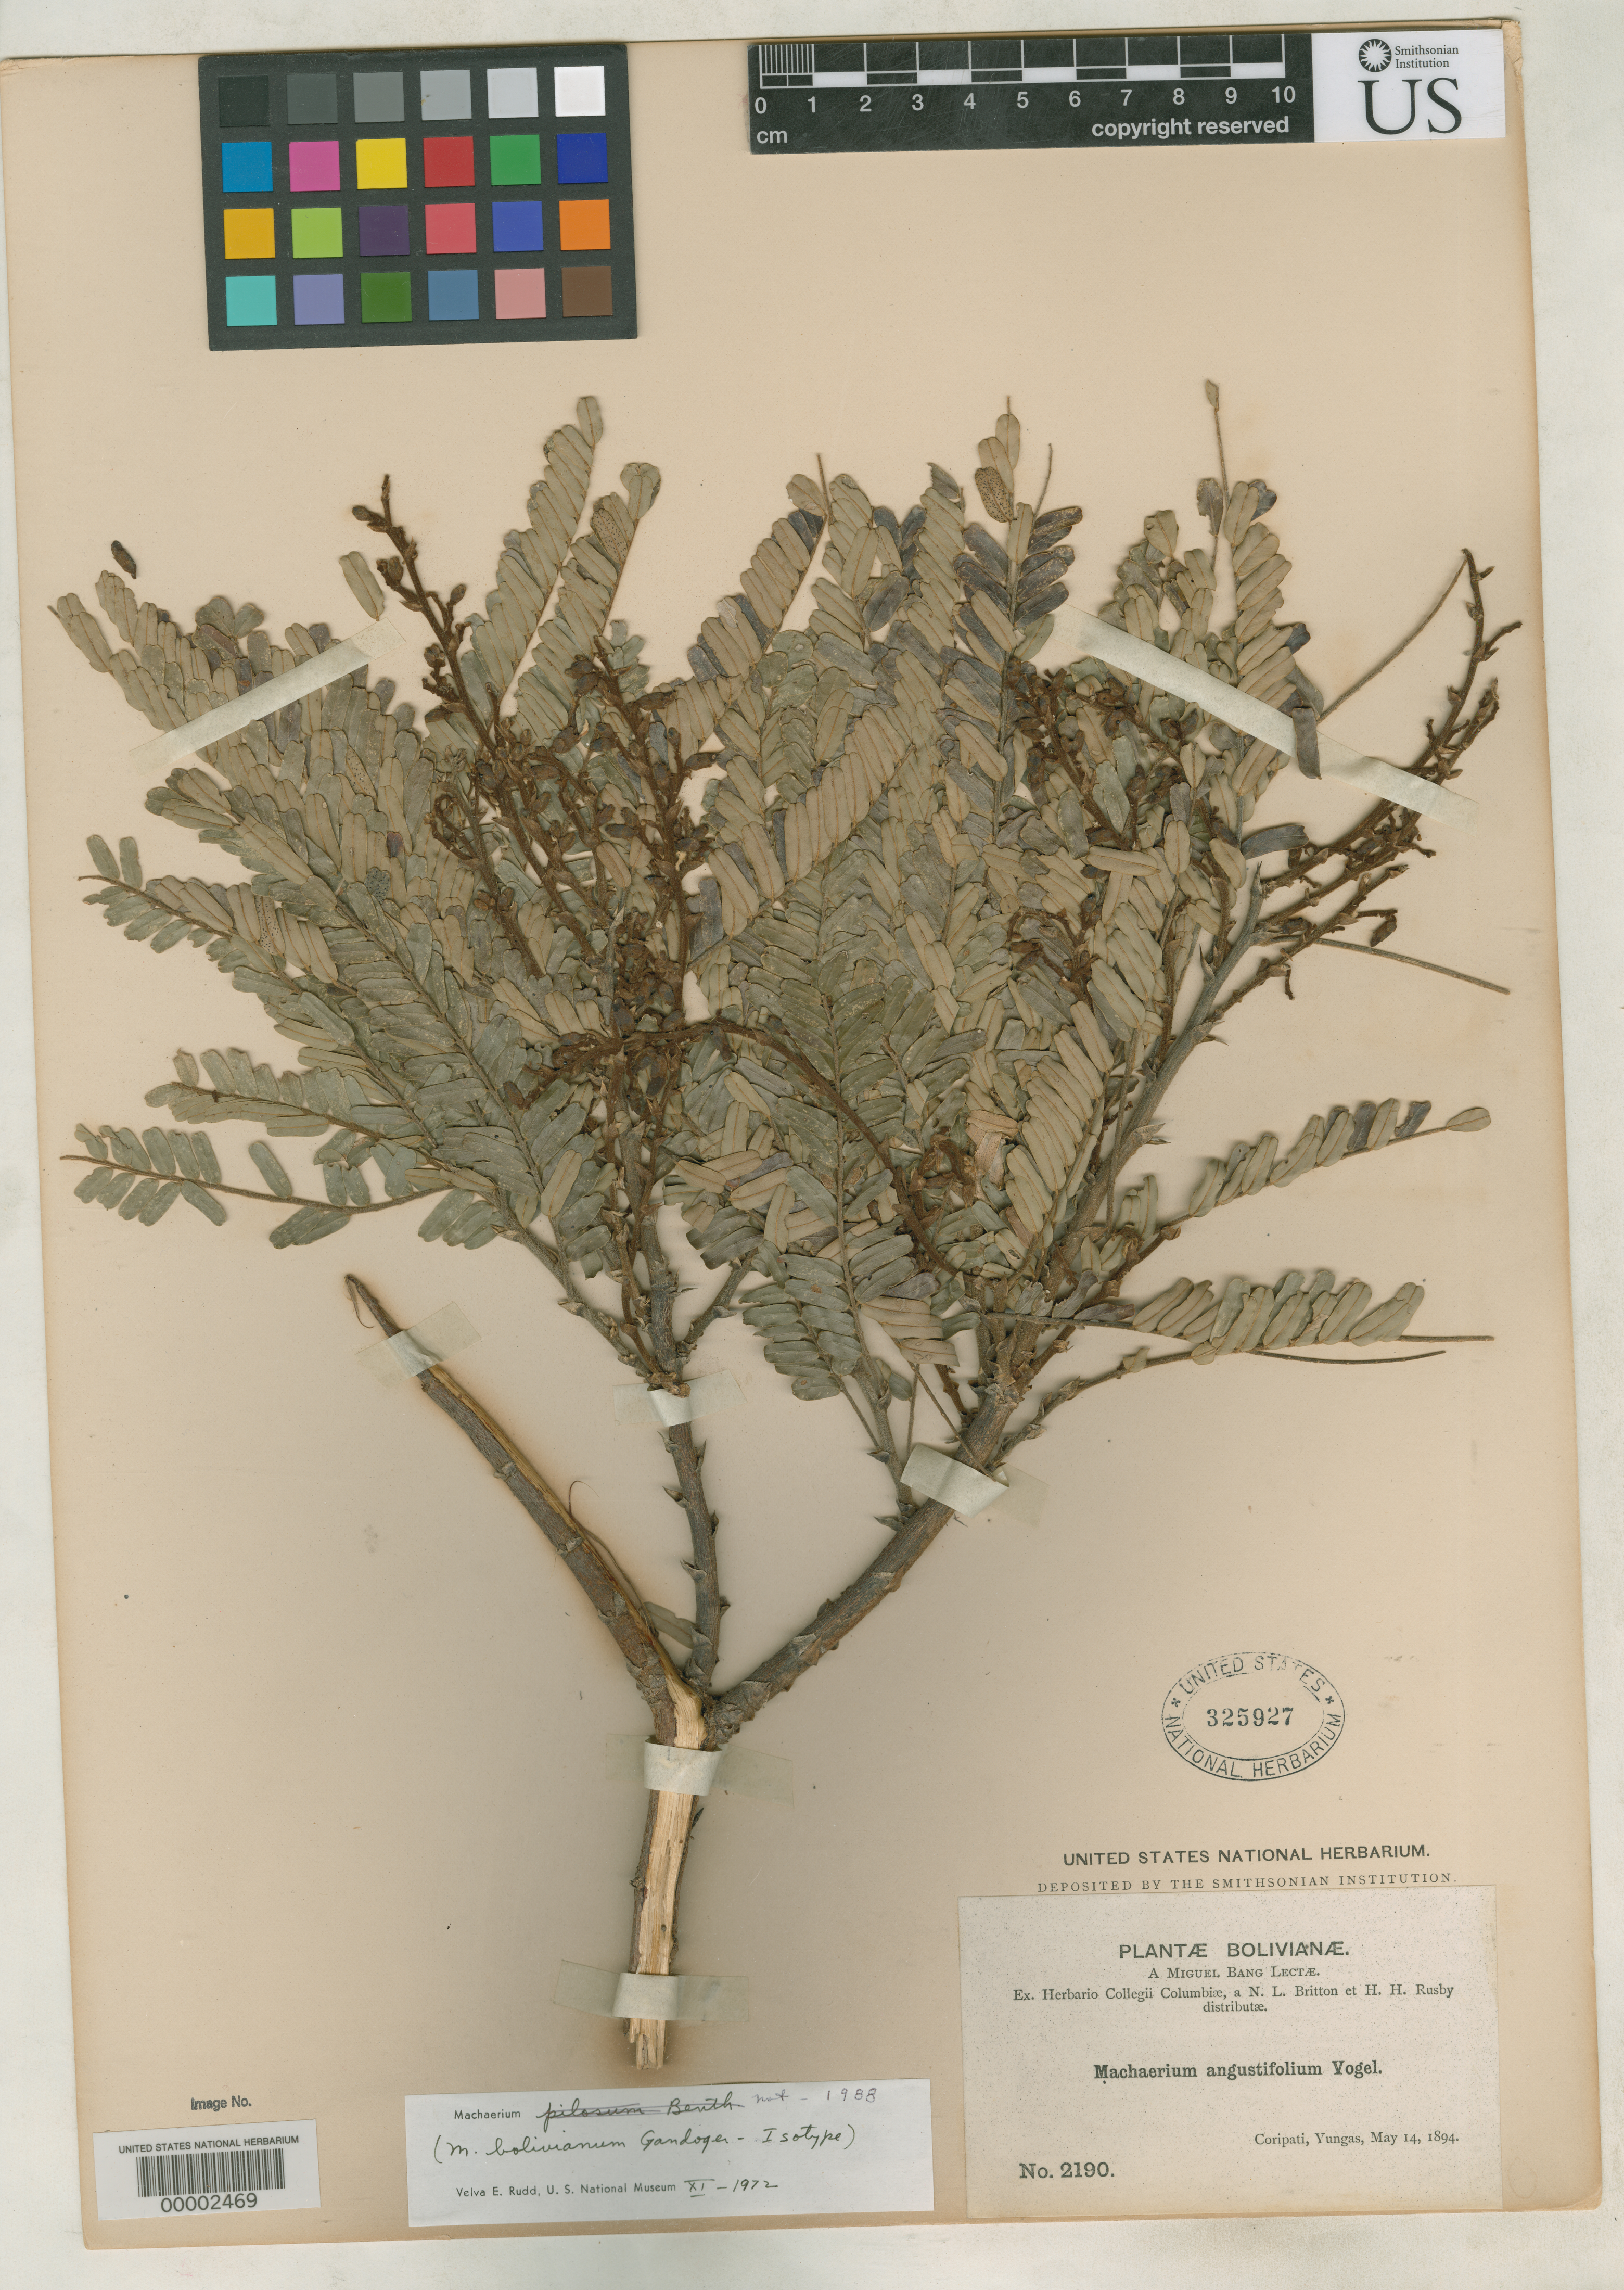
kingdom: Plantae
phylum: Tracheophyta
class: Magnoliopsida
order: Fabales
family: Fabaceae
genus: Machaerium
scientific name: Machaerium bolivianum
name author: Gand.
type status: Isotype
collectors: M. Bang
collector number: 2190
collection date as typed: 04 May 1894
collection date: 1894-05-04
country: Bolivia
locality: Yungas.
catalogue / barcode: US 325927